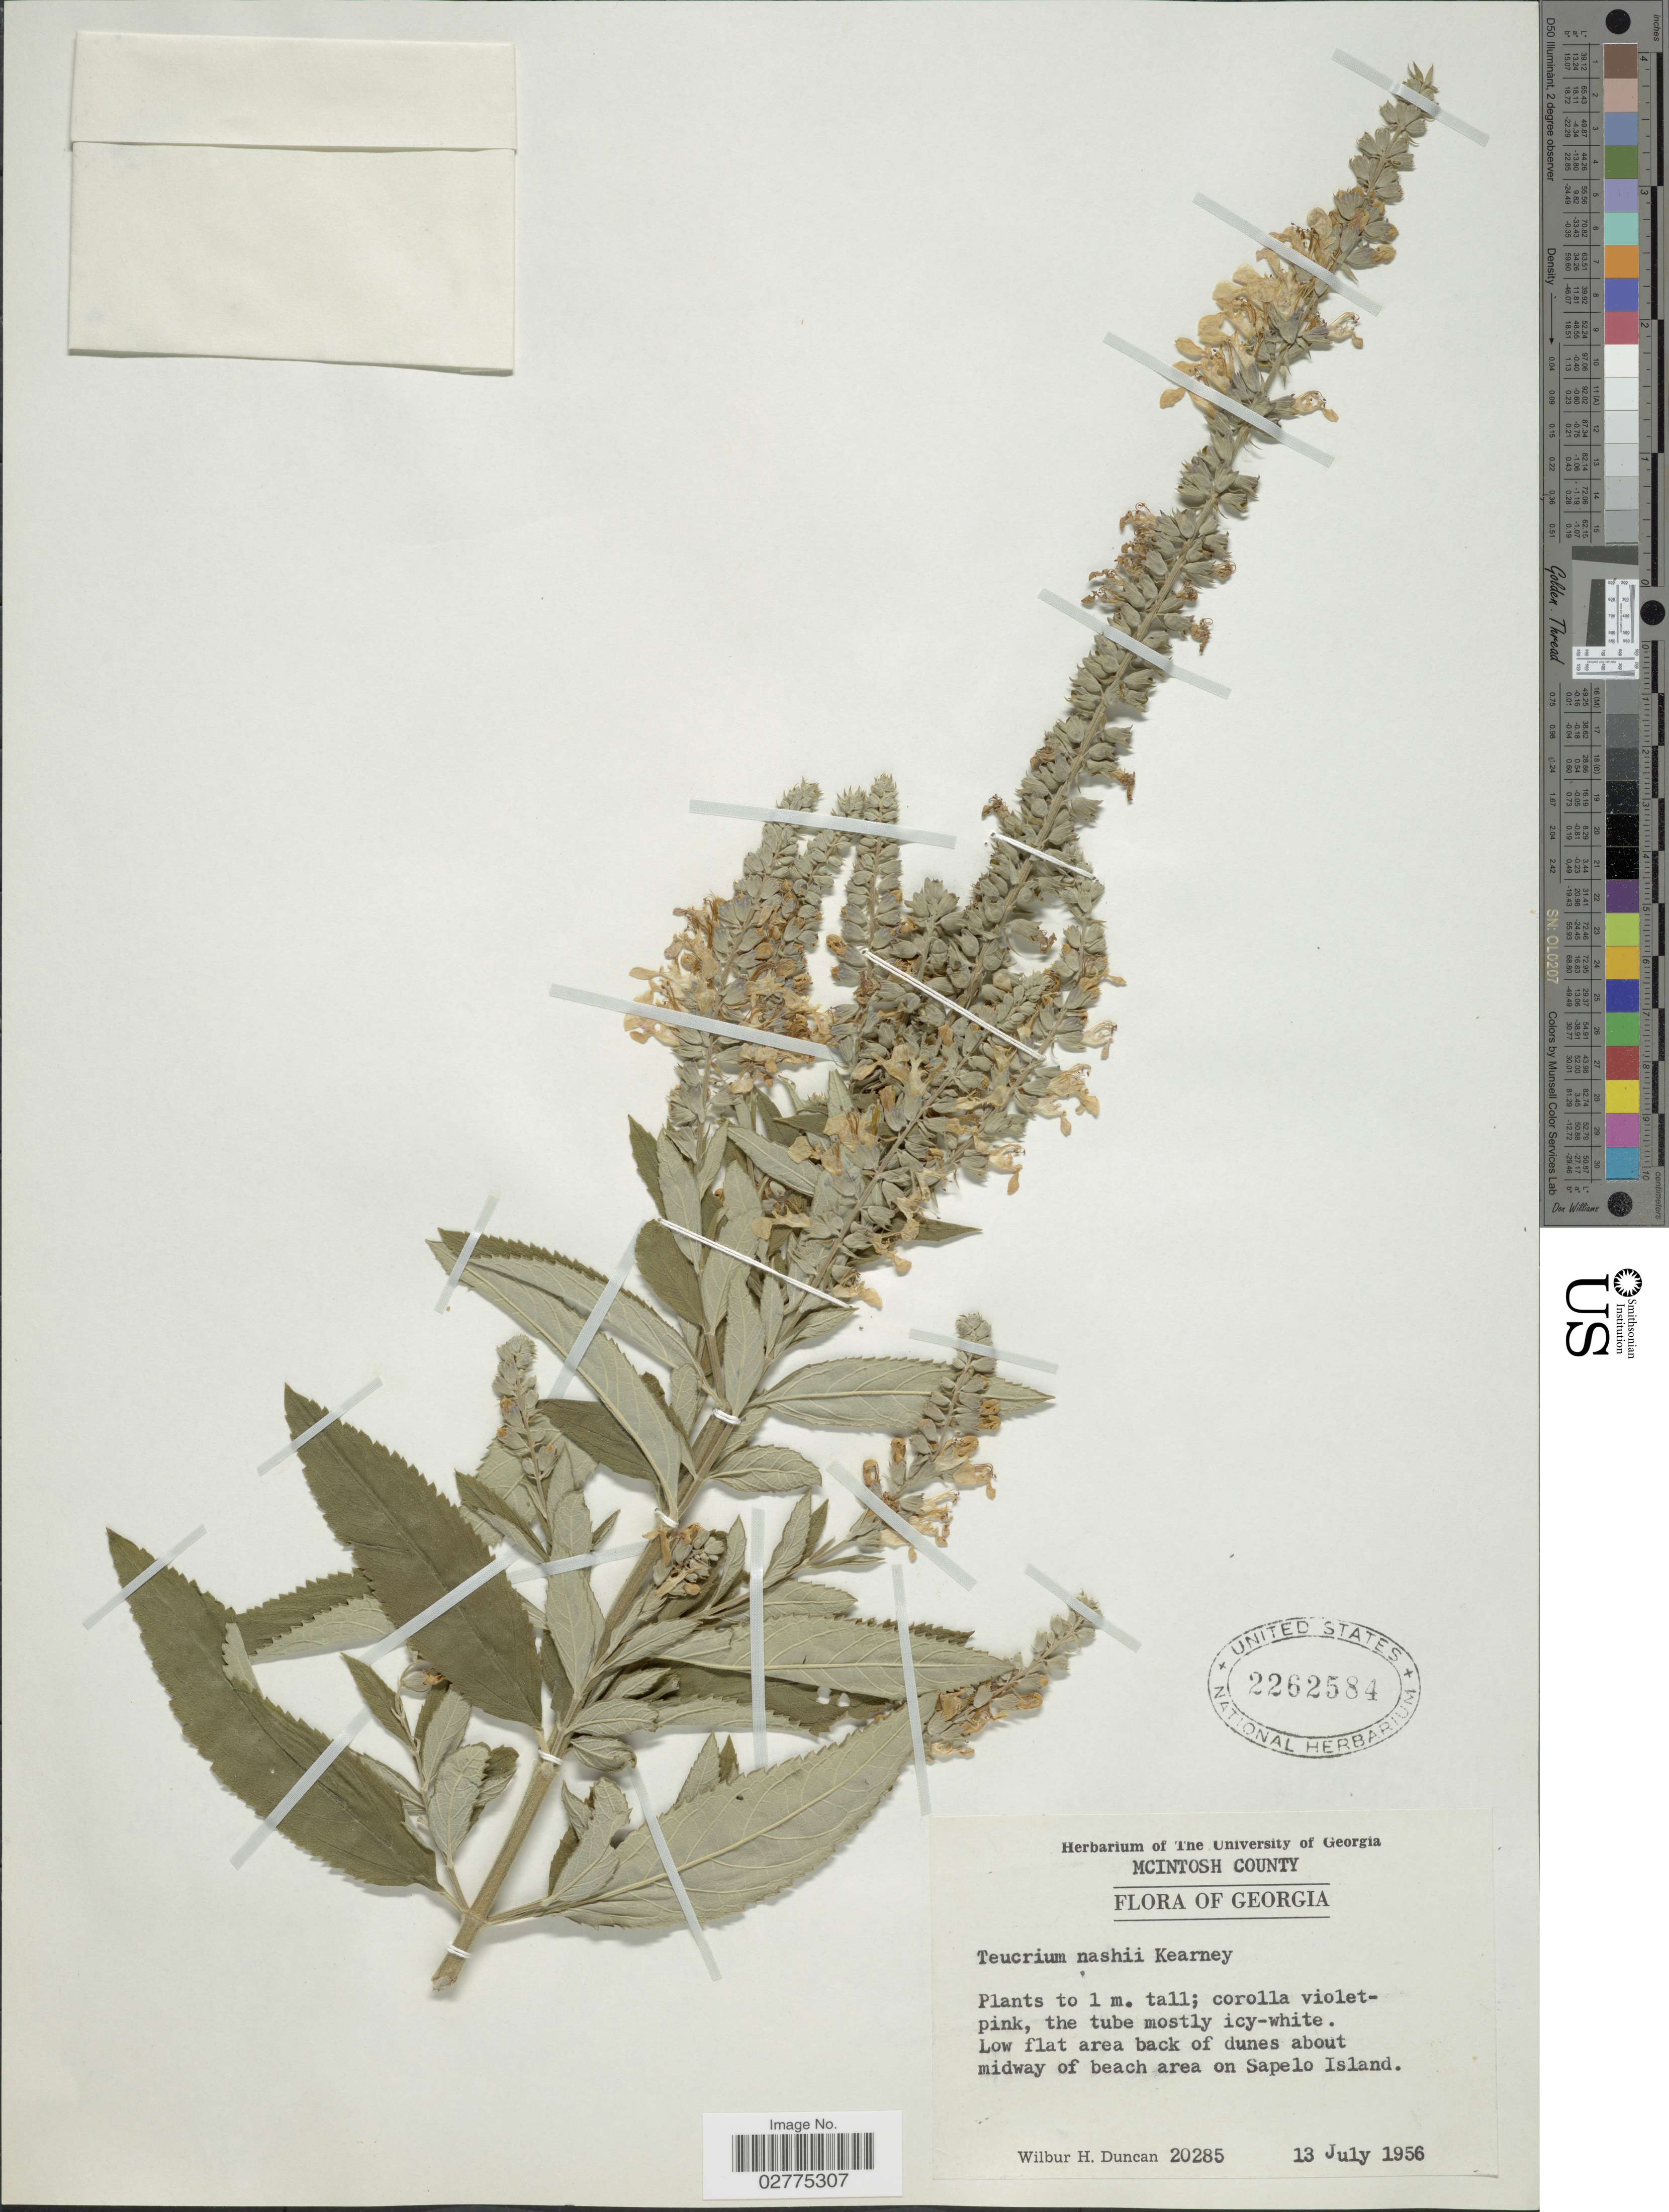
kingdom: Plantae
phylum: Tracheophyta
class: Magnoliopsida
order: Lamiales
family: Lamiaceae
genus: Teucrium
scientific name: Teucrium nashii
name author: Kearney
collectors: W. H. Duncan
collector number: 20285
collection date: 1956-07-13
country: United States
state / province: Georgia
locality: Mcintosh County, Low flat area back of dunes about midway of beach area on Sapelo Island.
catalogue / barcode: US 2262584